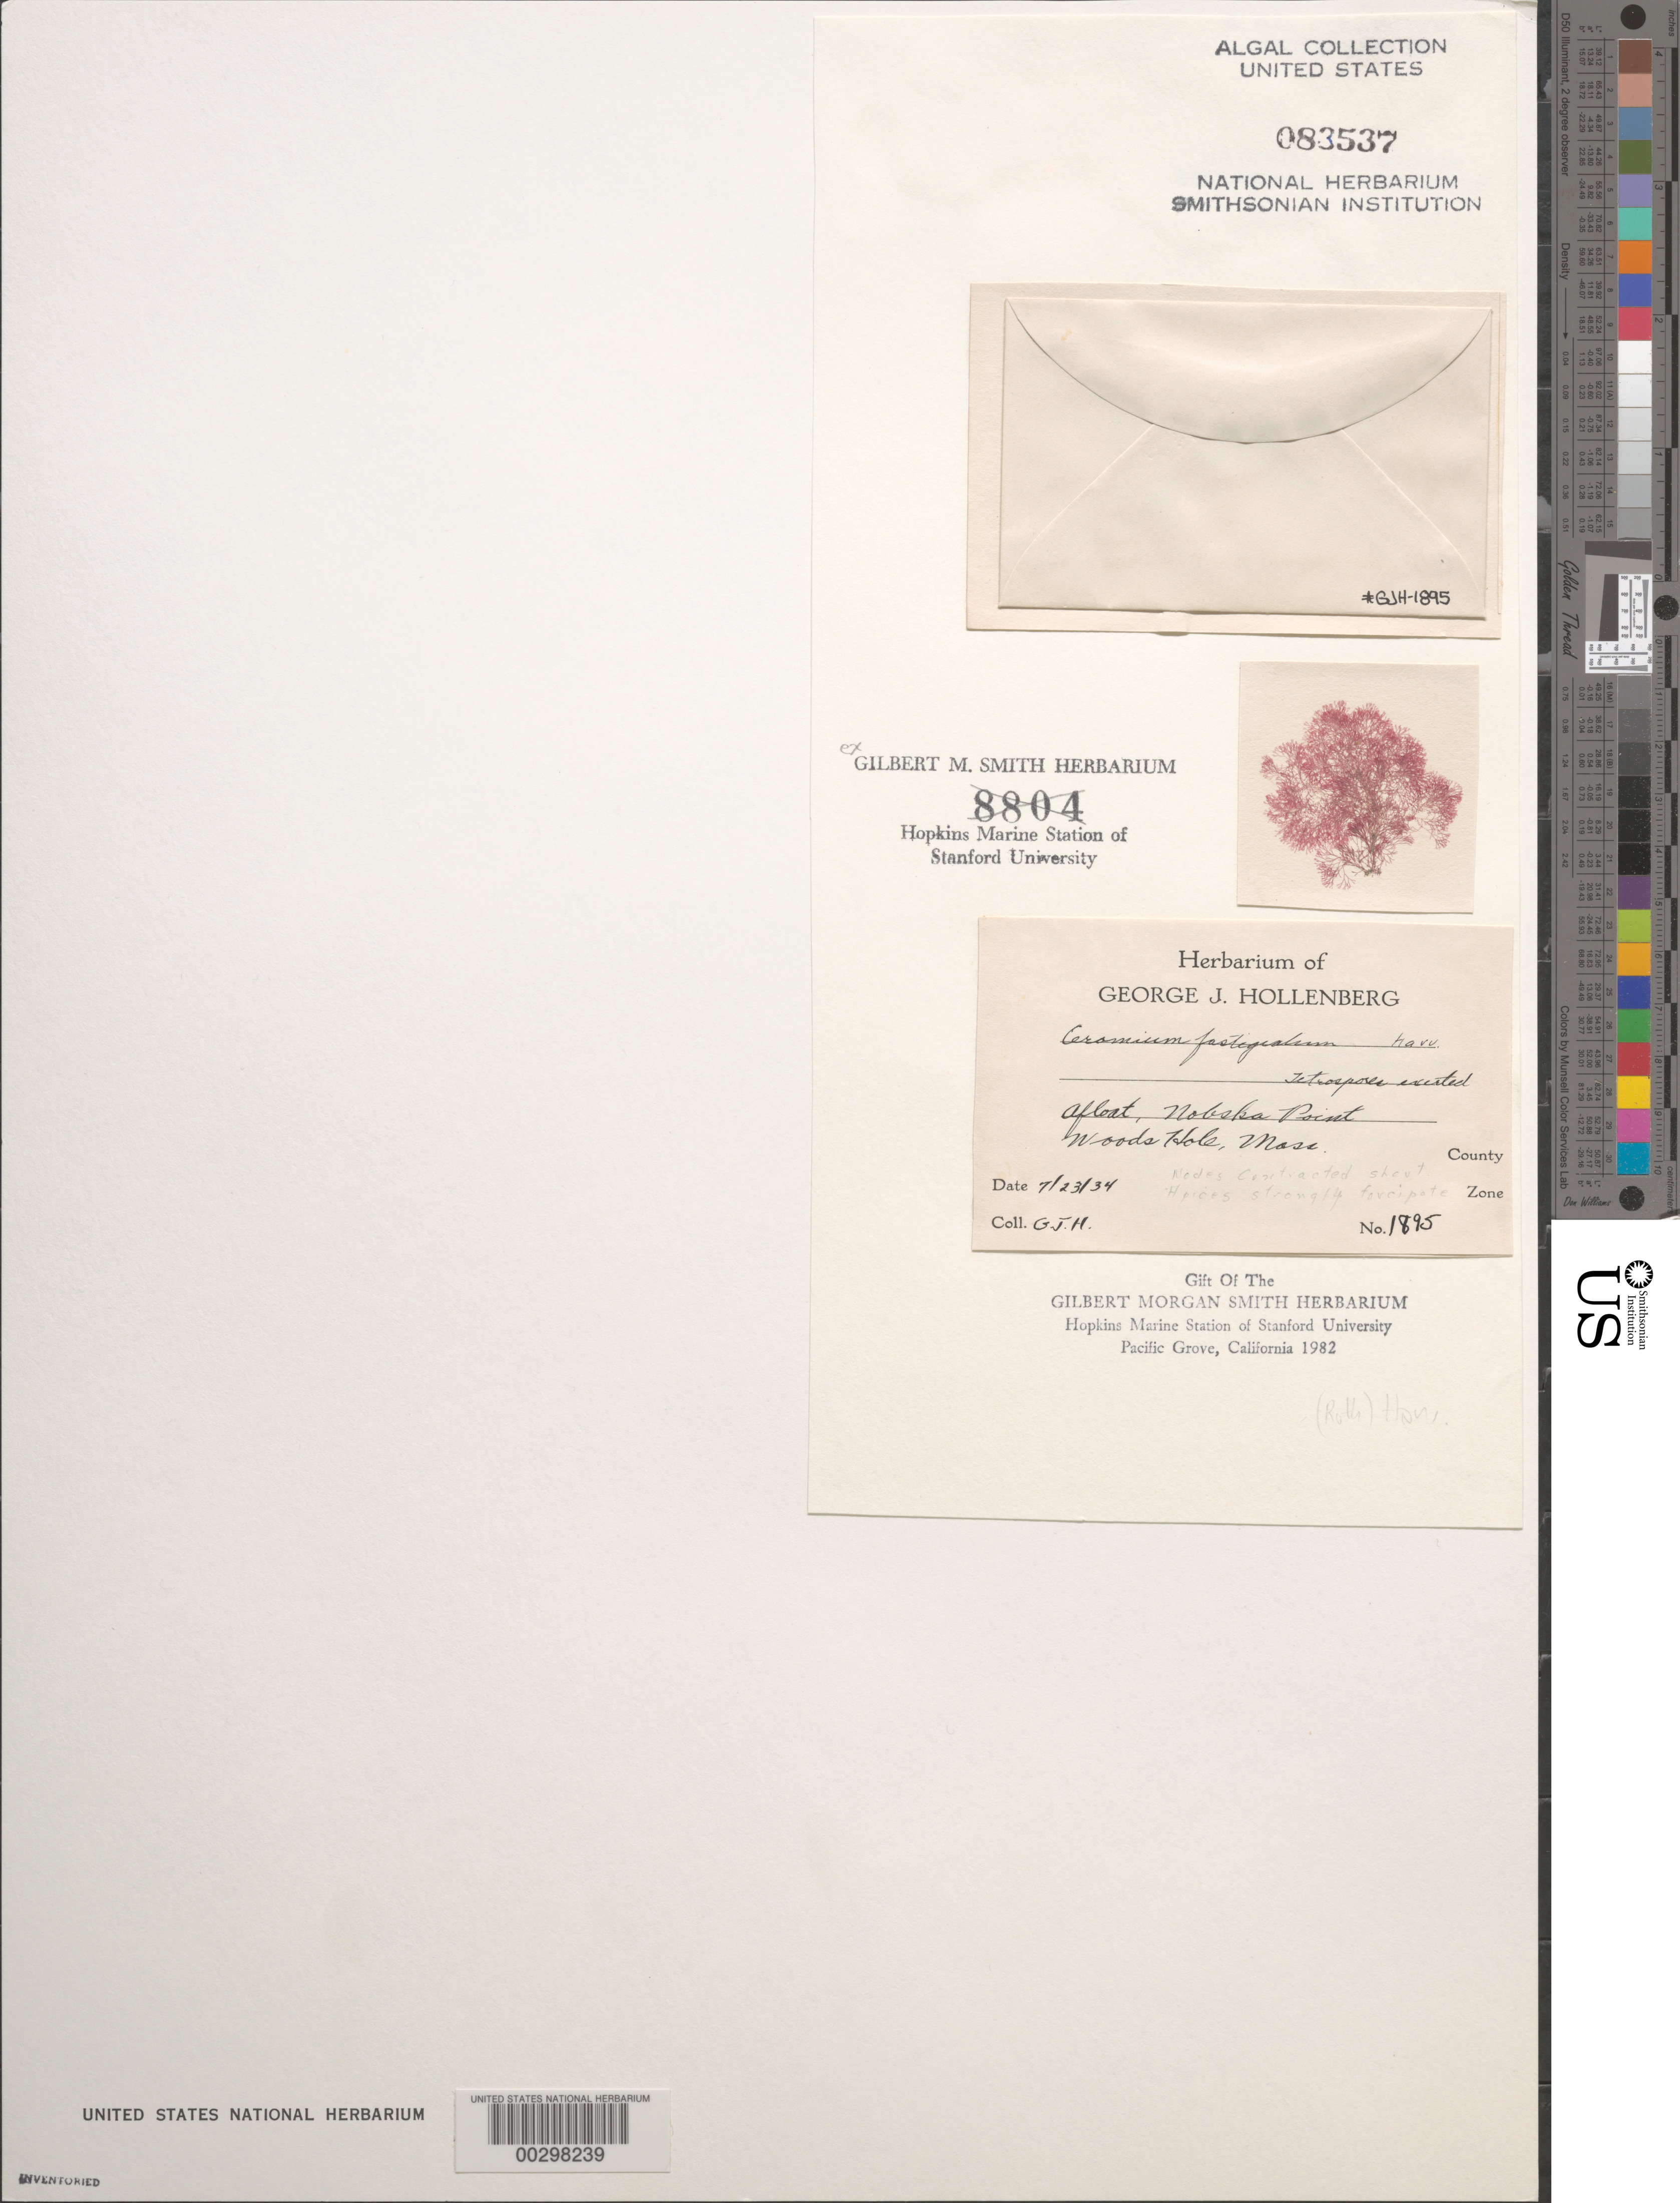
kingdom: Plantae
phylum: Rhodophyta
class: Florideophyceae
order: Ceramiales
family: Ceramiaceae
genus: Ceramium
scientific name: Ceramium fastigiatum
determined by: Hollenberg, George J.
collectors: G. Hollenberg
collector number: GJH 1895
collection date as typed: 23 Jul 1934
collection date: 1934-07-23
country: United States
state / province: Massachusetts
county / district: Barnstable County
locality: Woods Hole, Nobska Point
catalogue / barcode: US 83537